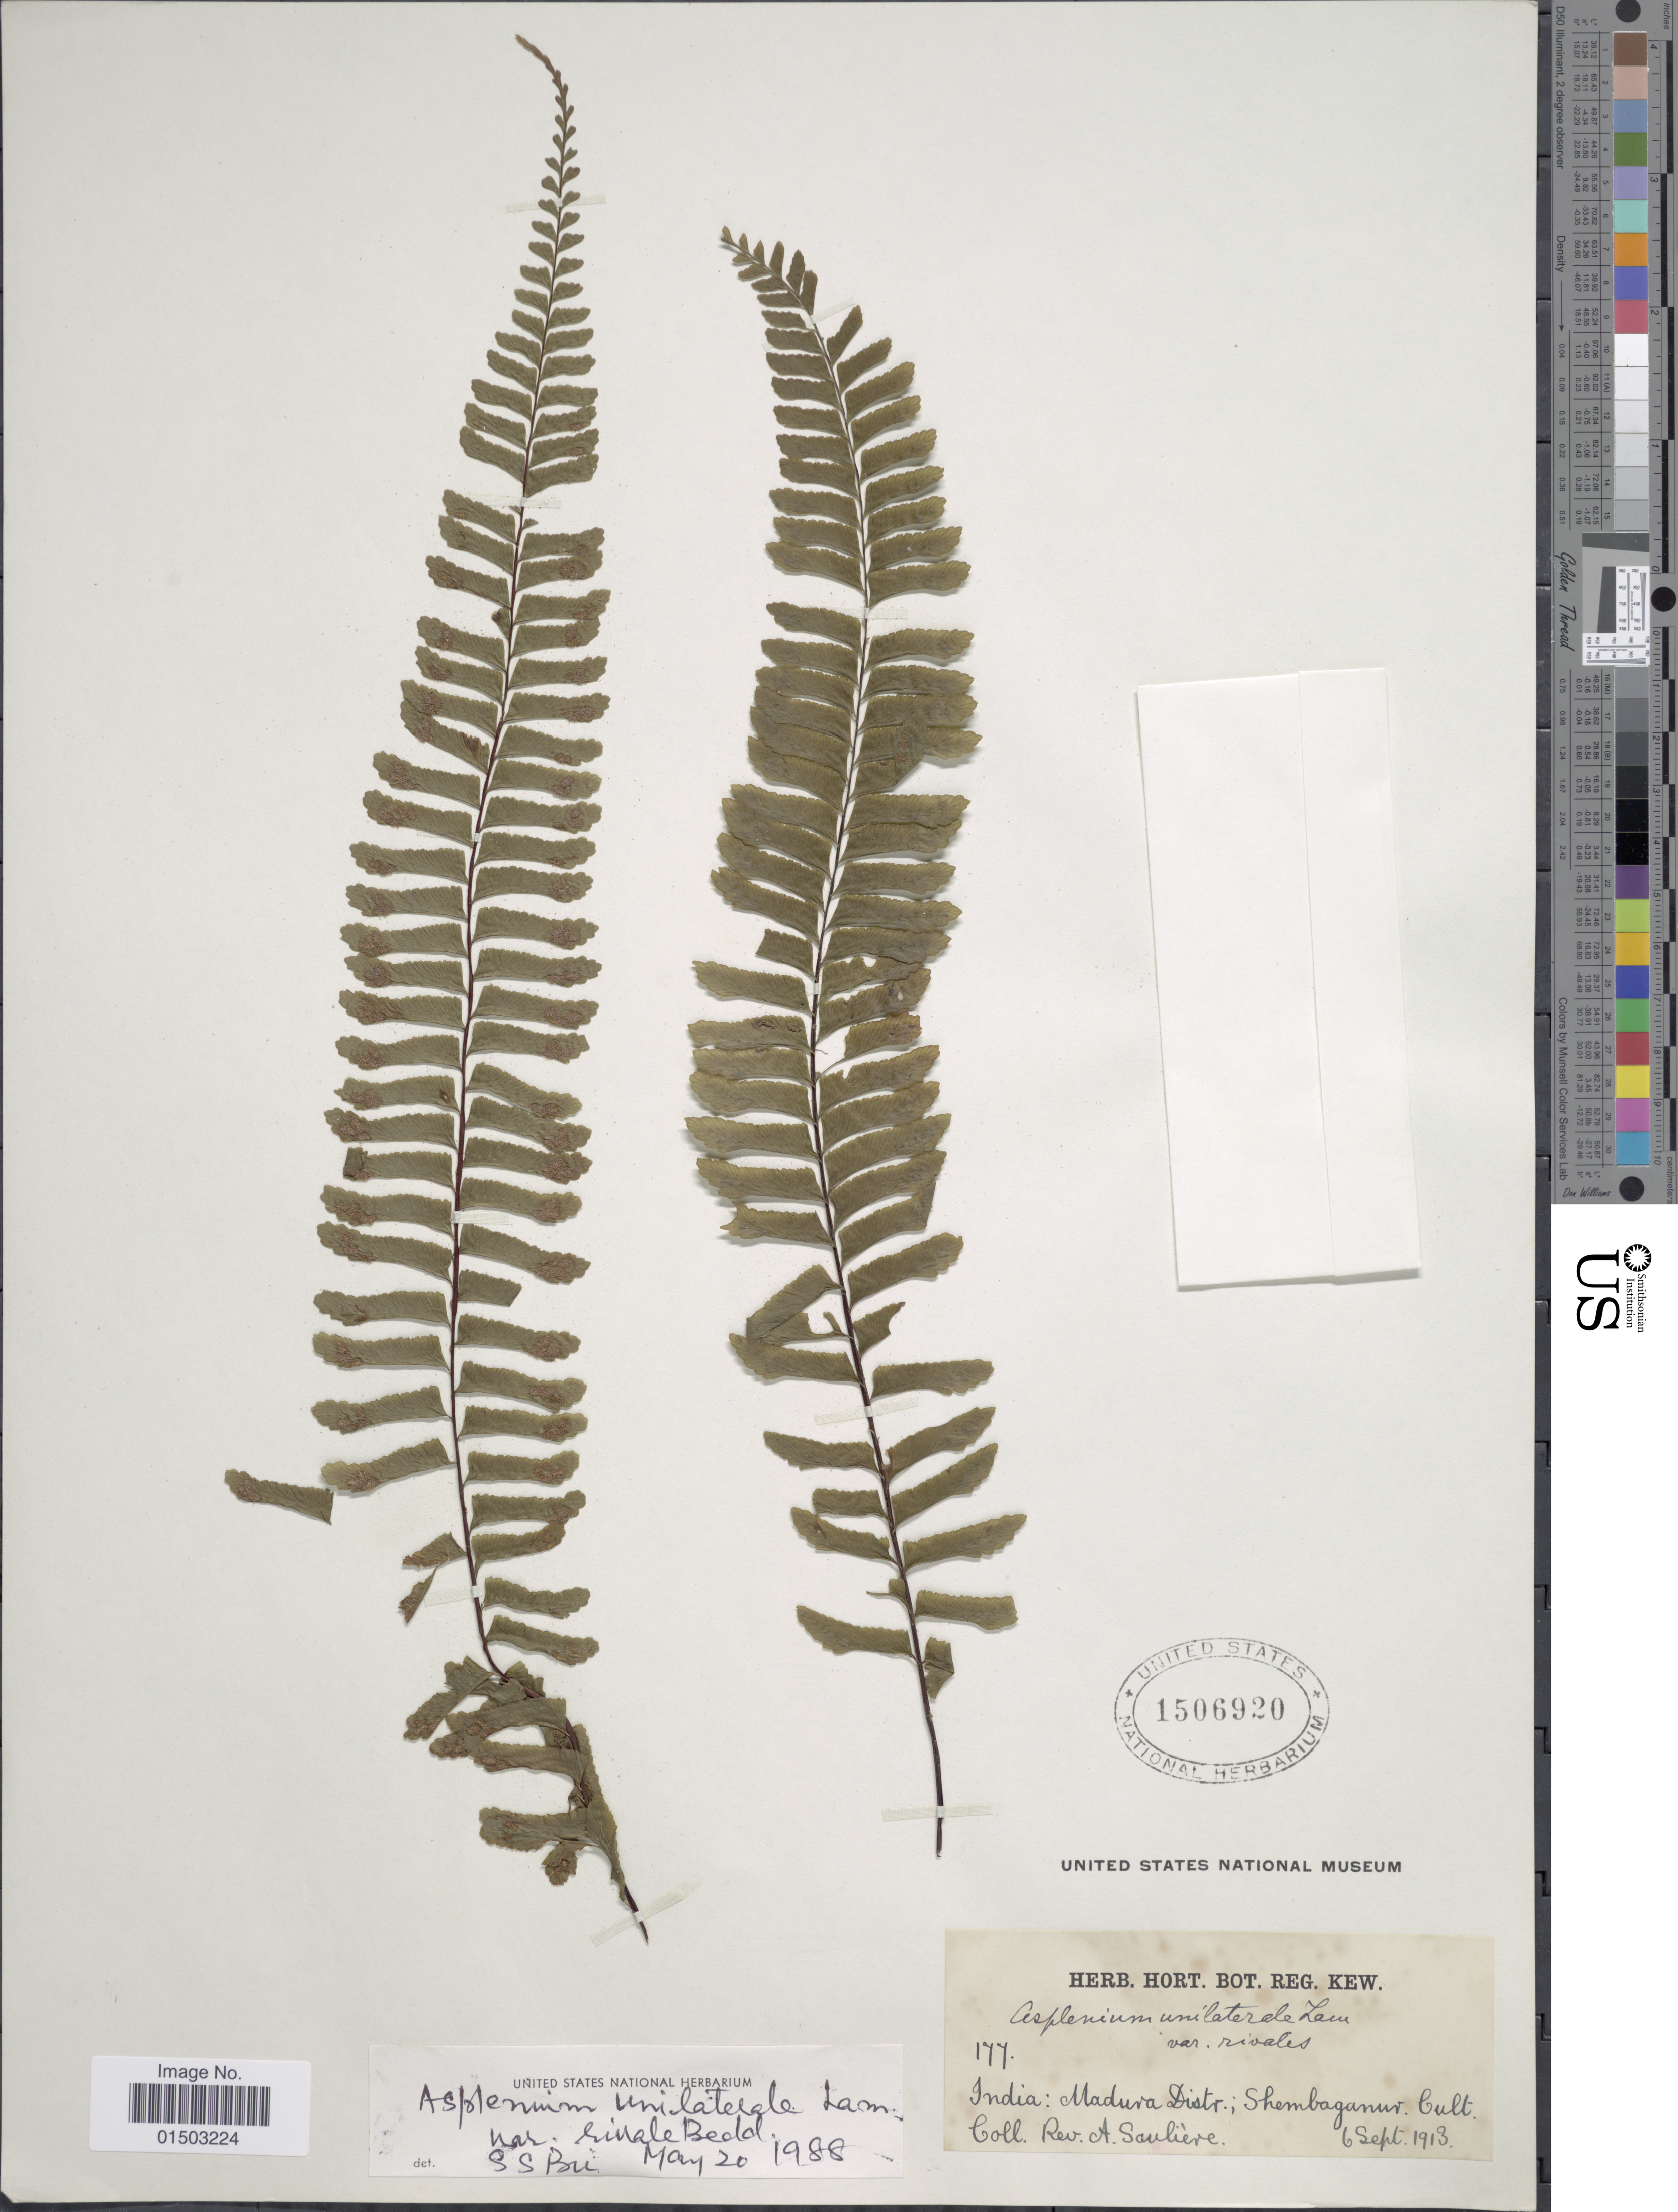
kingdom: Plantae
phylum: Tracheophyta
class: Polypodiopsida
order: Polypodiales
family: Aspleniaceae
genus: Hymenasplenium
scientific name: Hymenasplenium unilaterale var. rivale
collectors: A. Sauliere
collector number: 177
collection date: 1913-09-06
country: India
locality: Madura Distr., Shembaganur. Cult.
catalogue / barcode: US 1506920